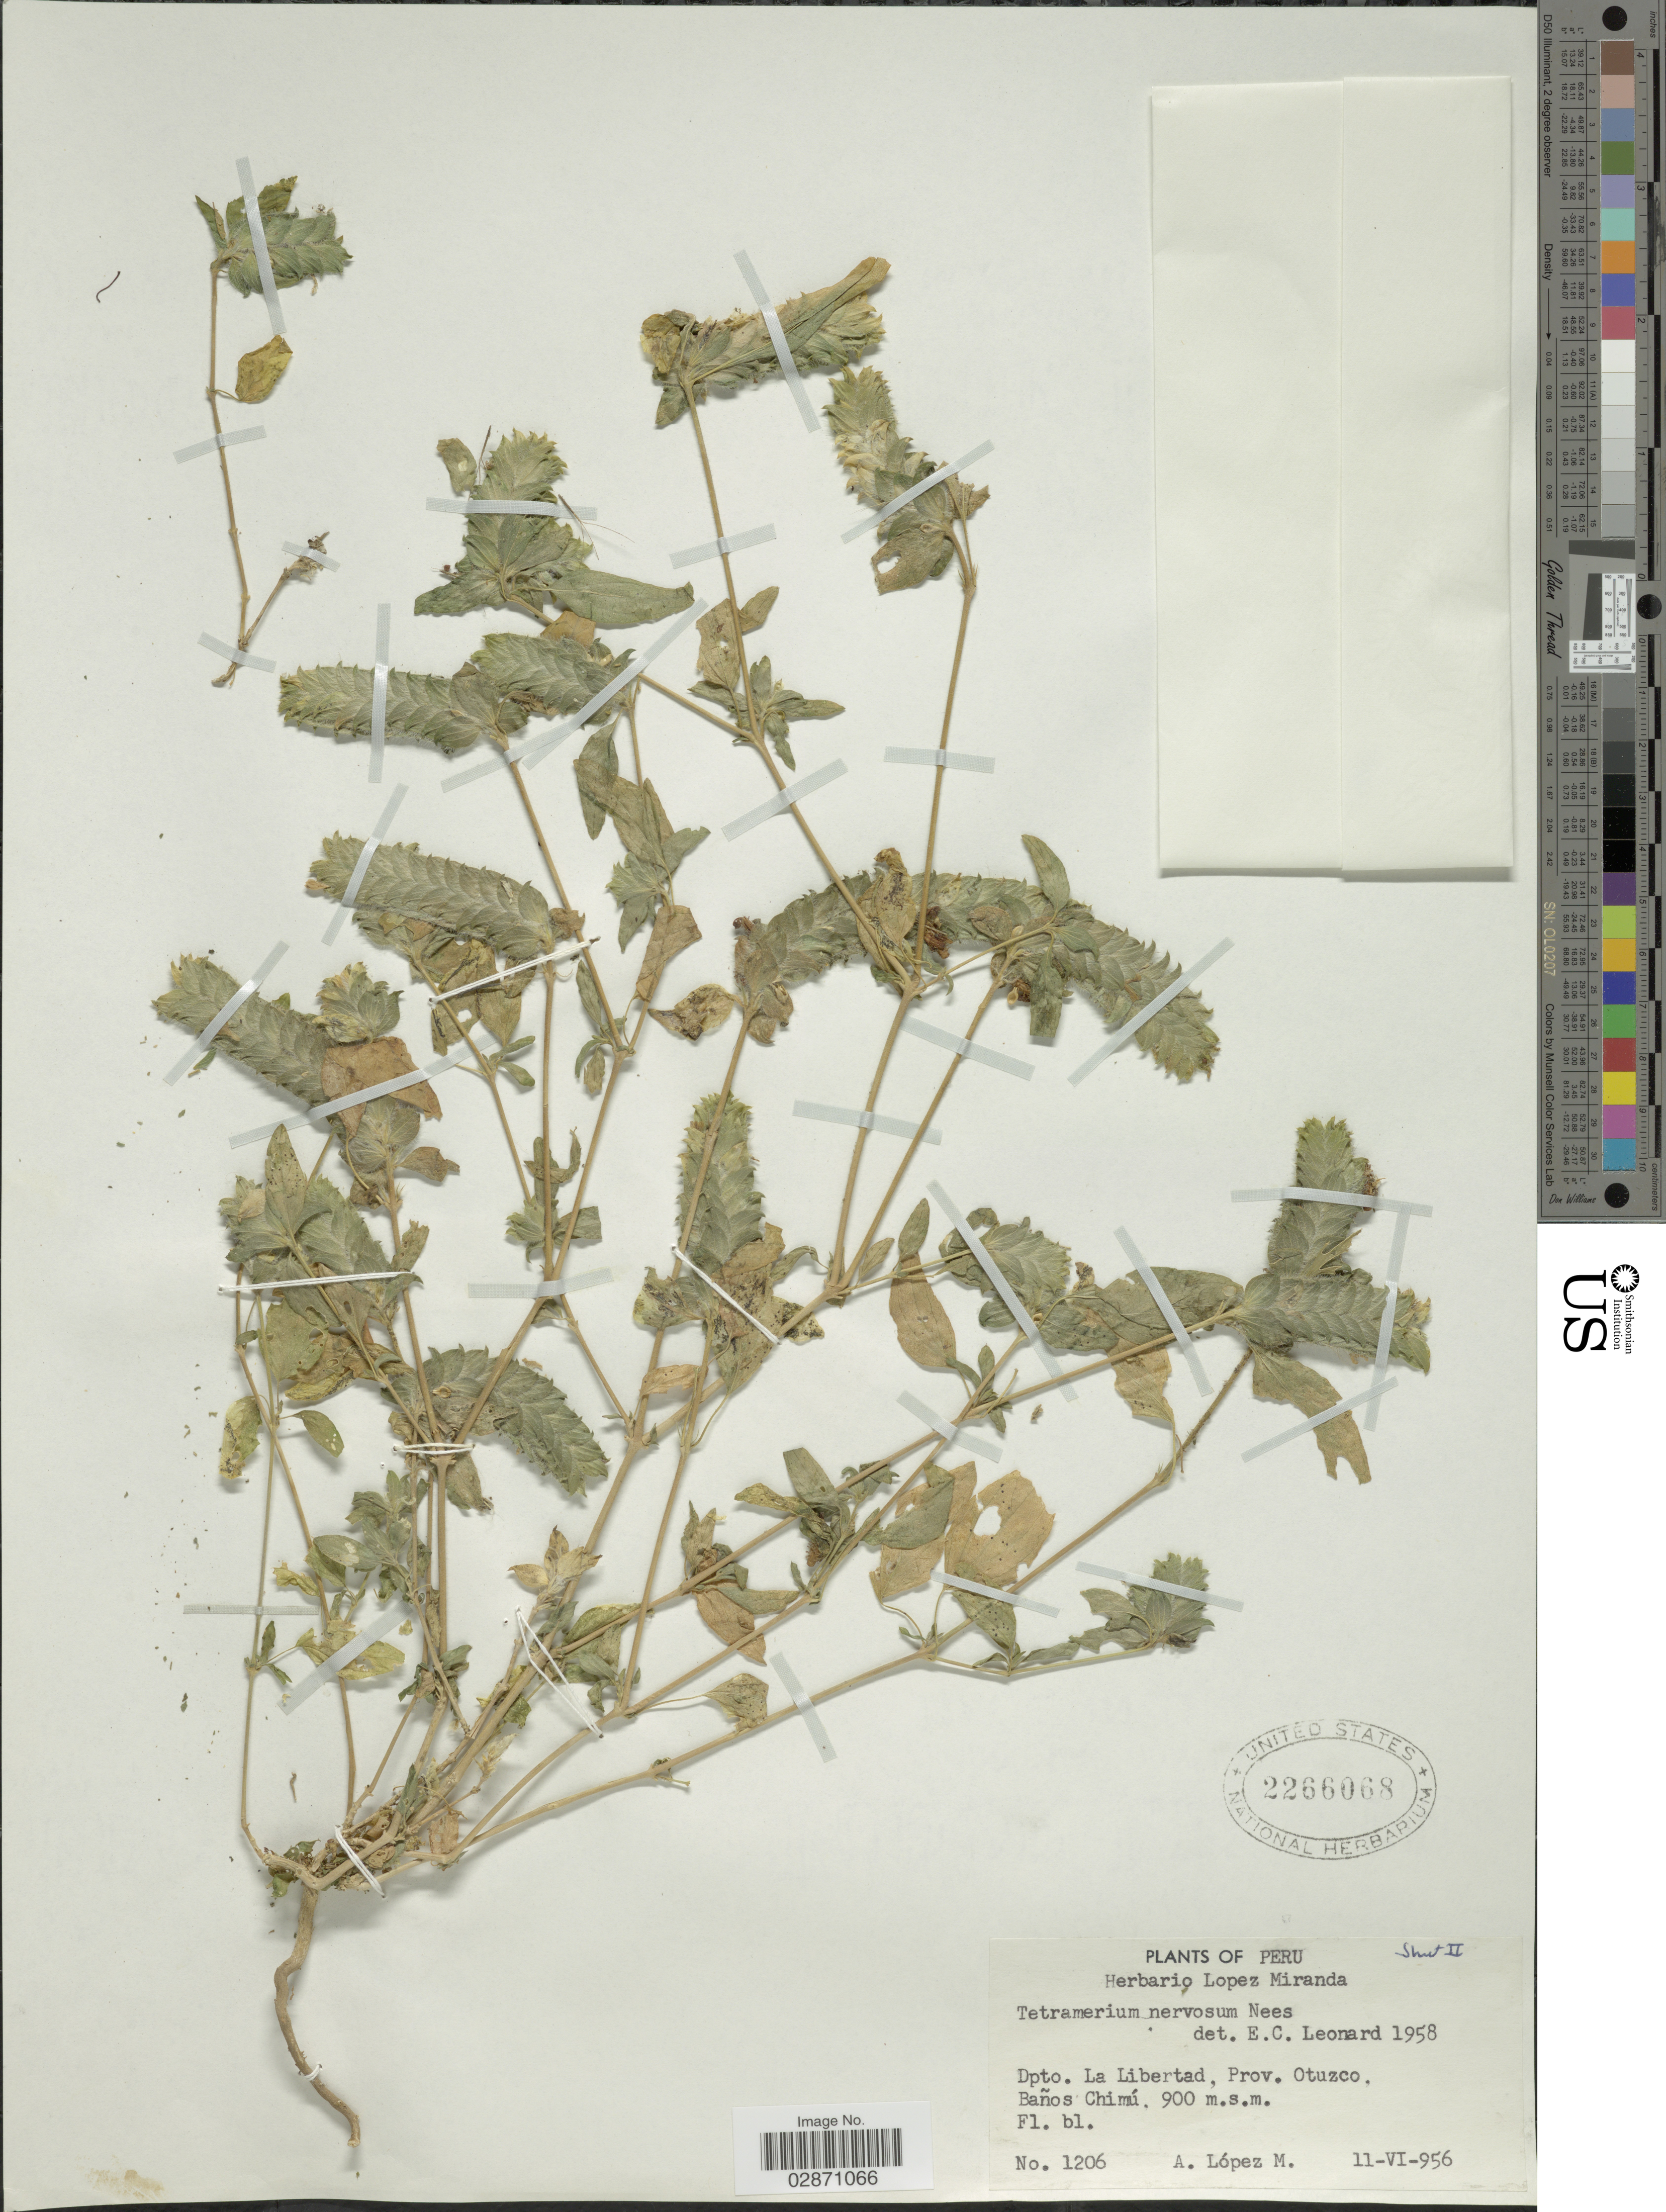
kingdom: Plantae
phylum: Tracheophyta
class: Magnoliopsida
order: Lamiales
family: Acanthaceae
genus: Tetramerium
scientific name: Tetramerium nervosum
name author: Nees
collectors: A. López M.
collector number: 1206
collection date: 1956-06-11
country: Peru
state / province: La Libertad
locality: Dep. La Libertad, Prov. Otuzco, Baños Chimú.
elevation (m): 900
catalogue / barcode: US 2266068